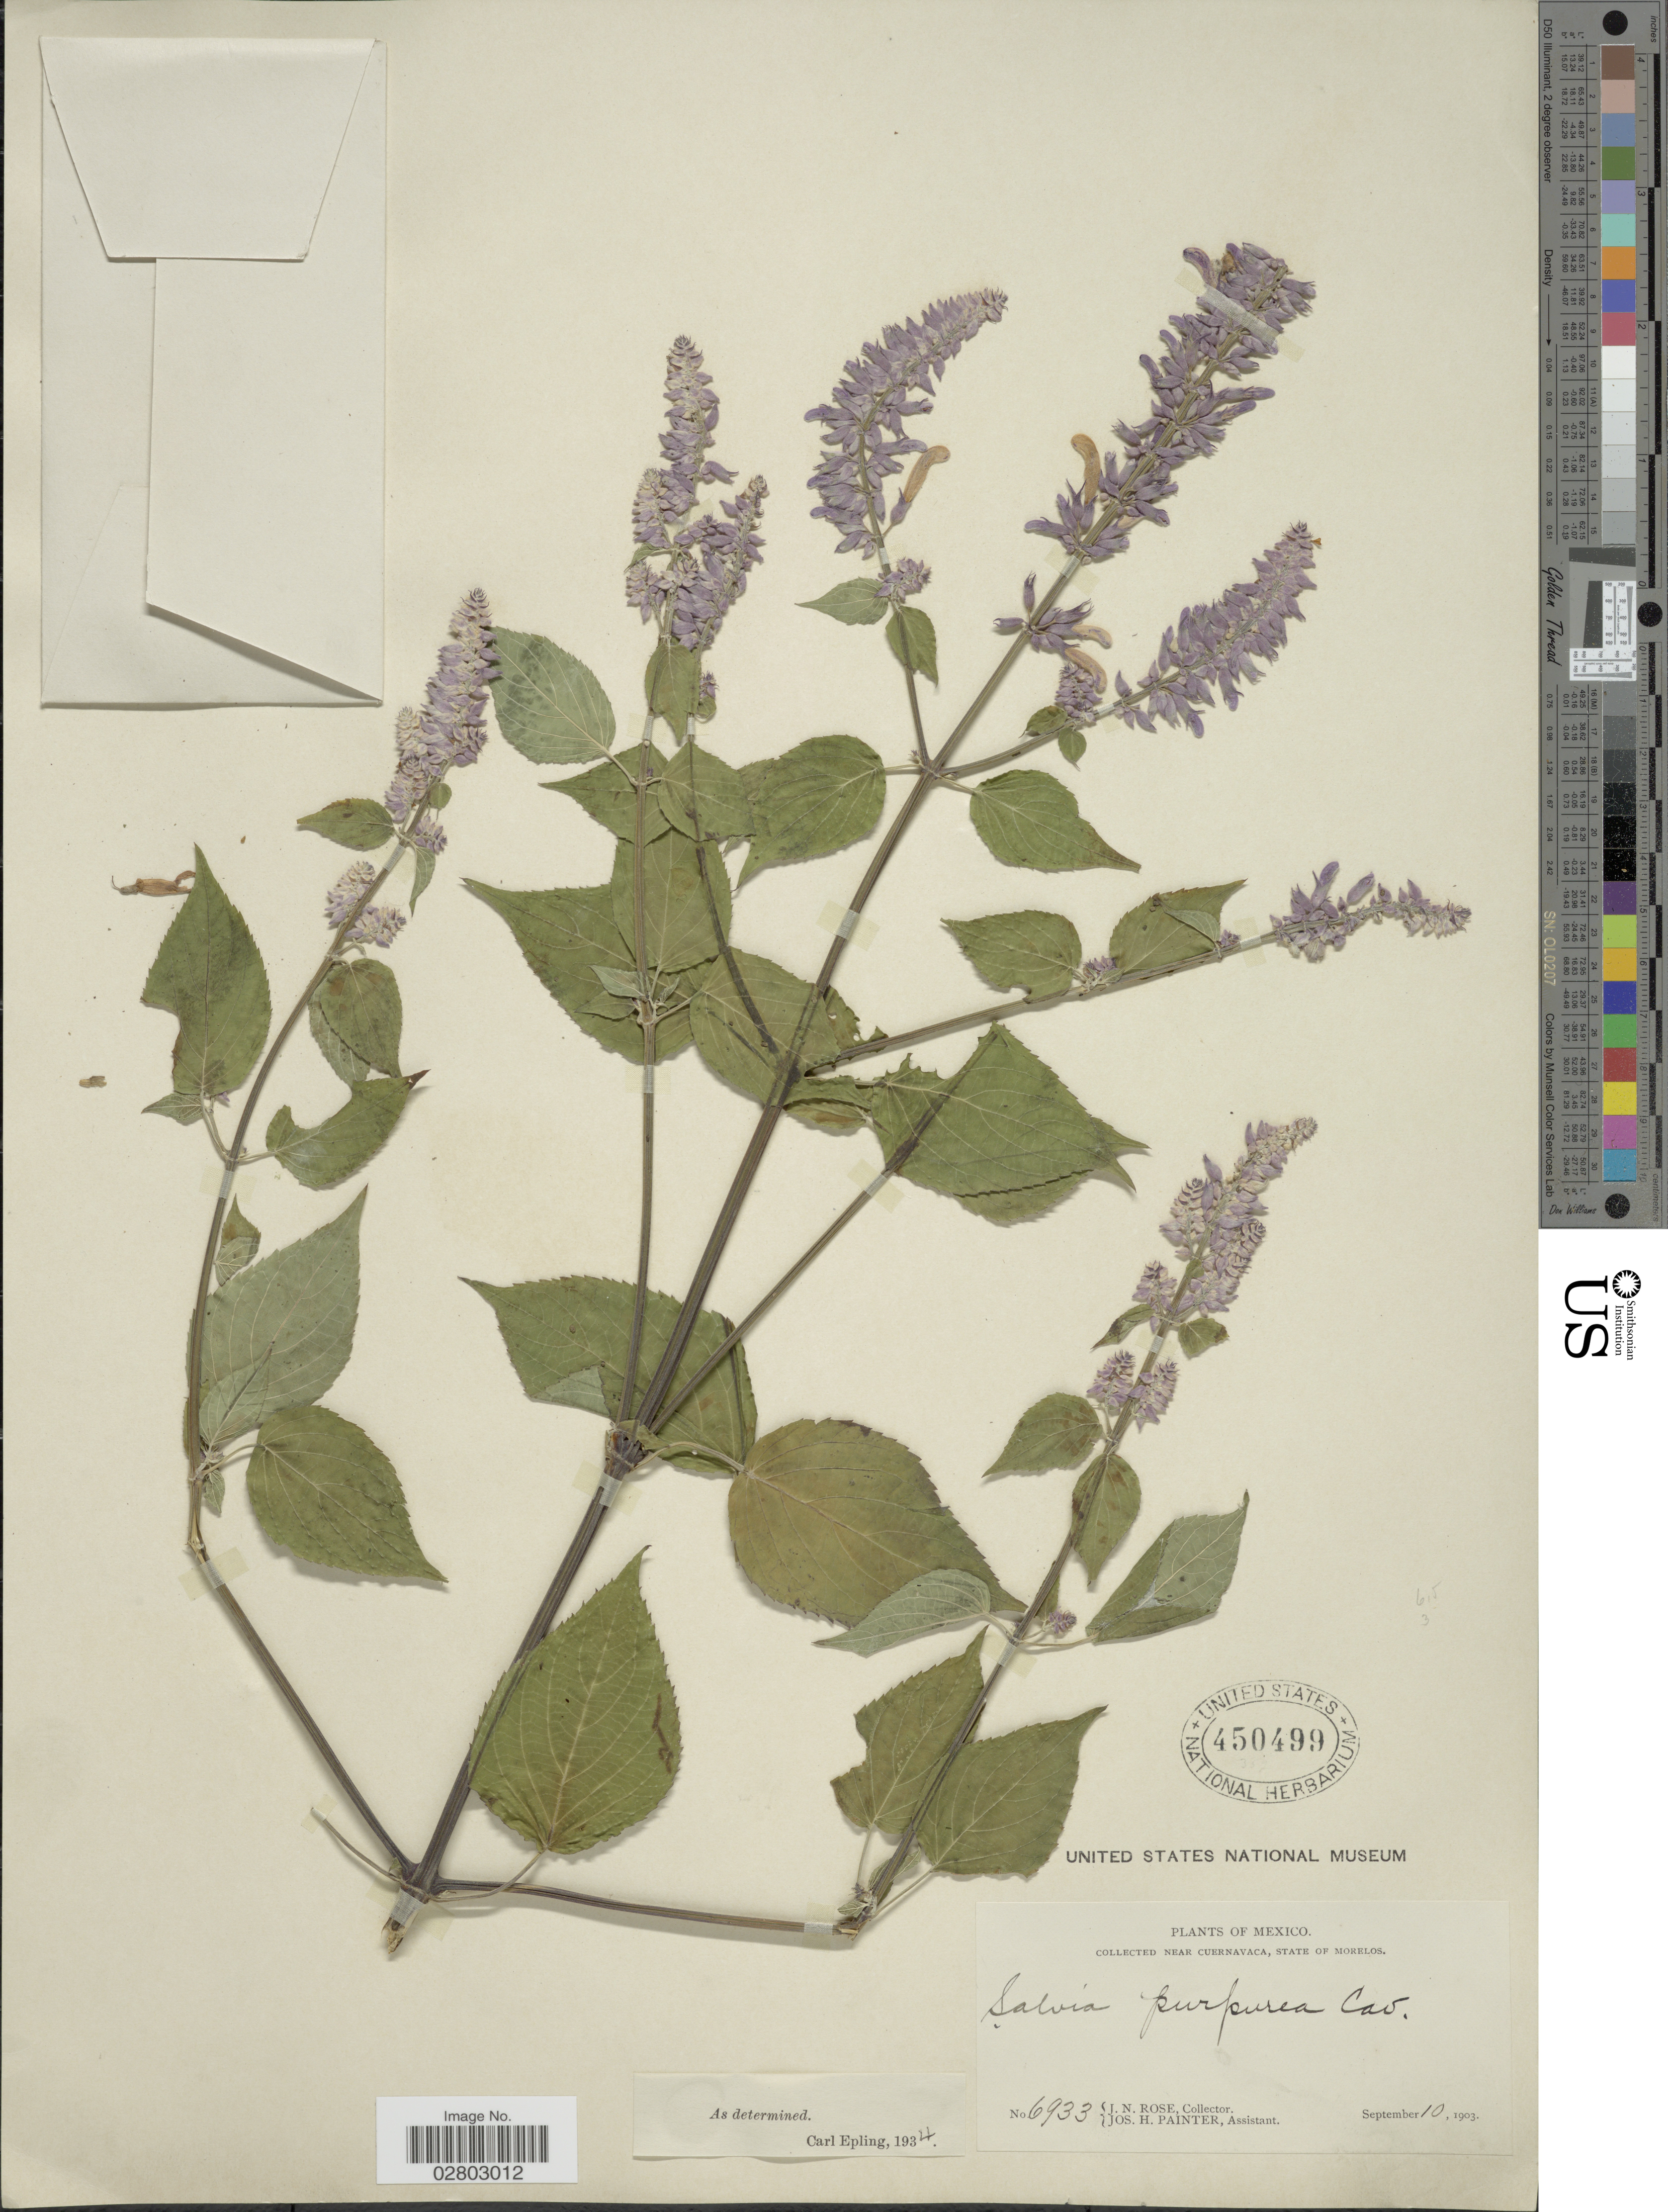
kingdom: Plantae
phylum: Tracheophyta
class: Magnoliopsida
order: Lamiales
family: Lamiaceae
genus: Salvia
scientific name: Salvia purpurea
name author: Cav.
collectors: J. N. Rose & J. H. Painter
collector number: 6933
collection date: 1903-09-10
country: Mexico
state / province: Morelos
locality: Near Cuernavaca, State of Morelos.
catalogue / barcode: US 450499